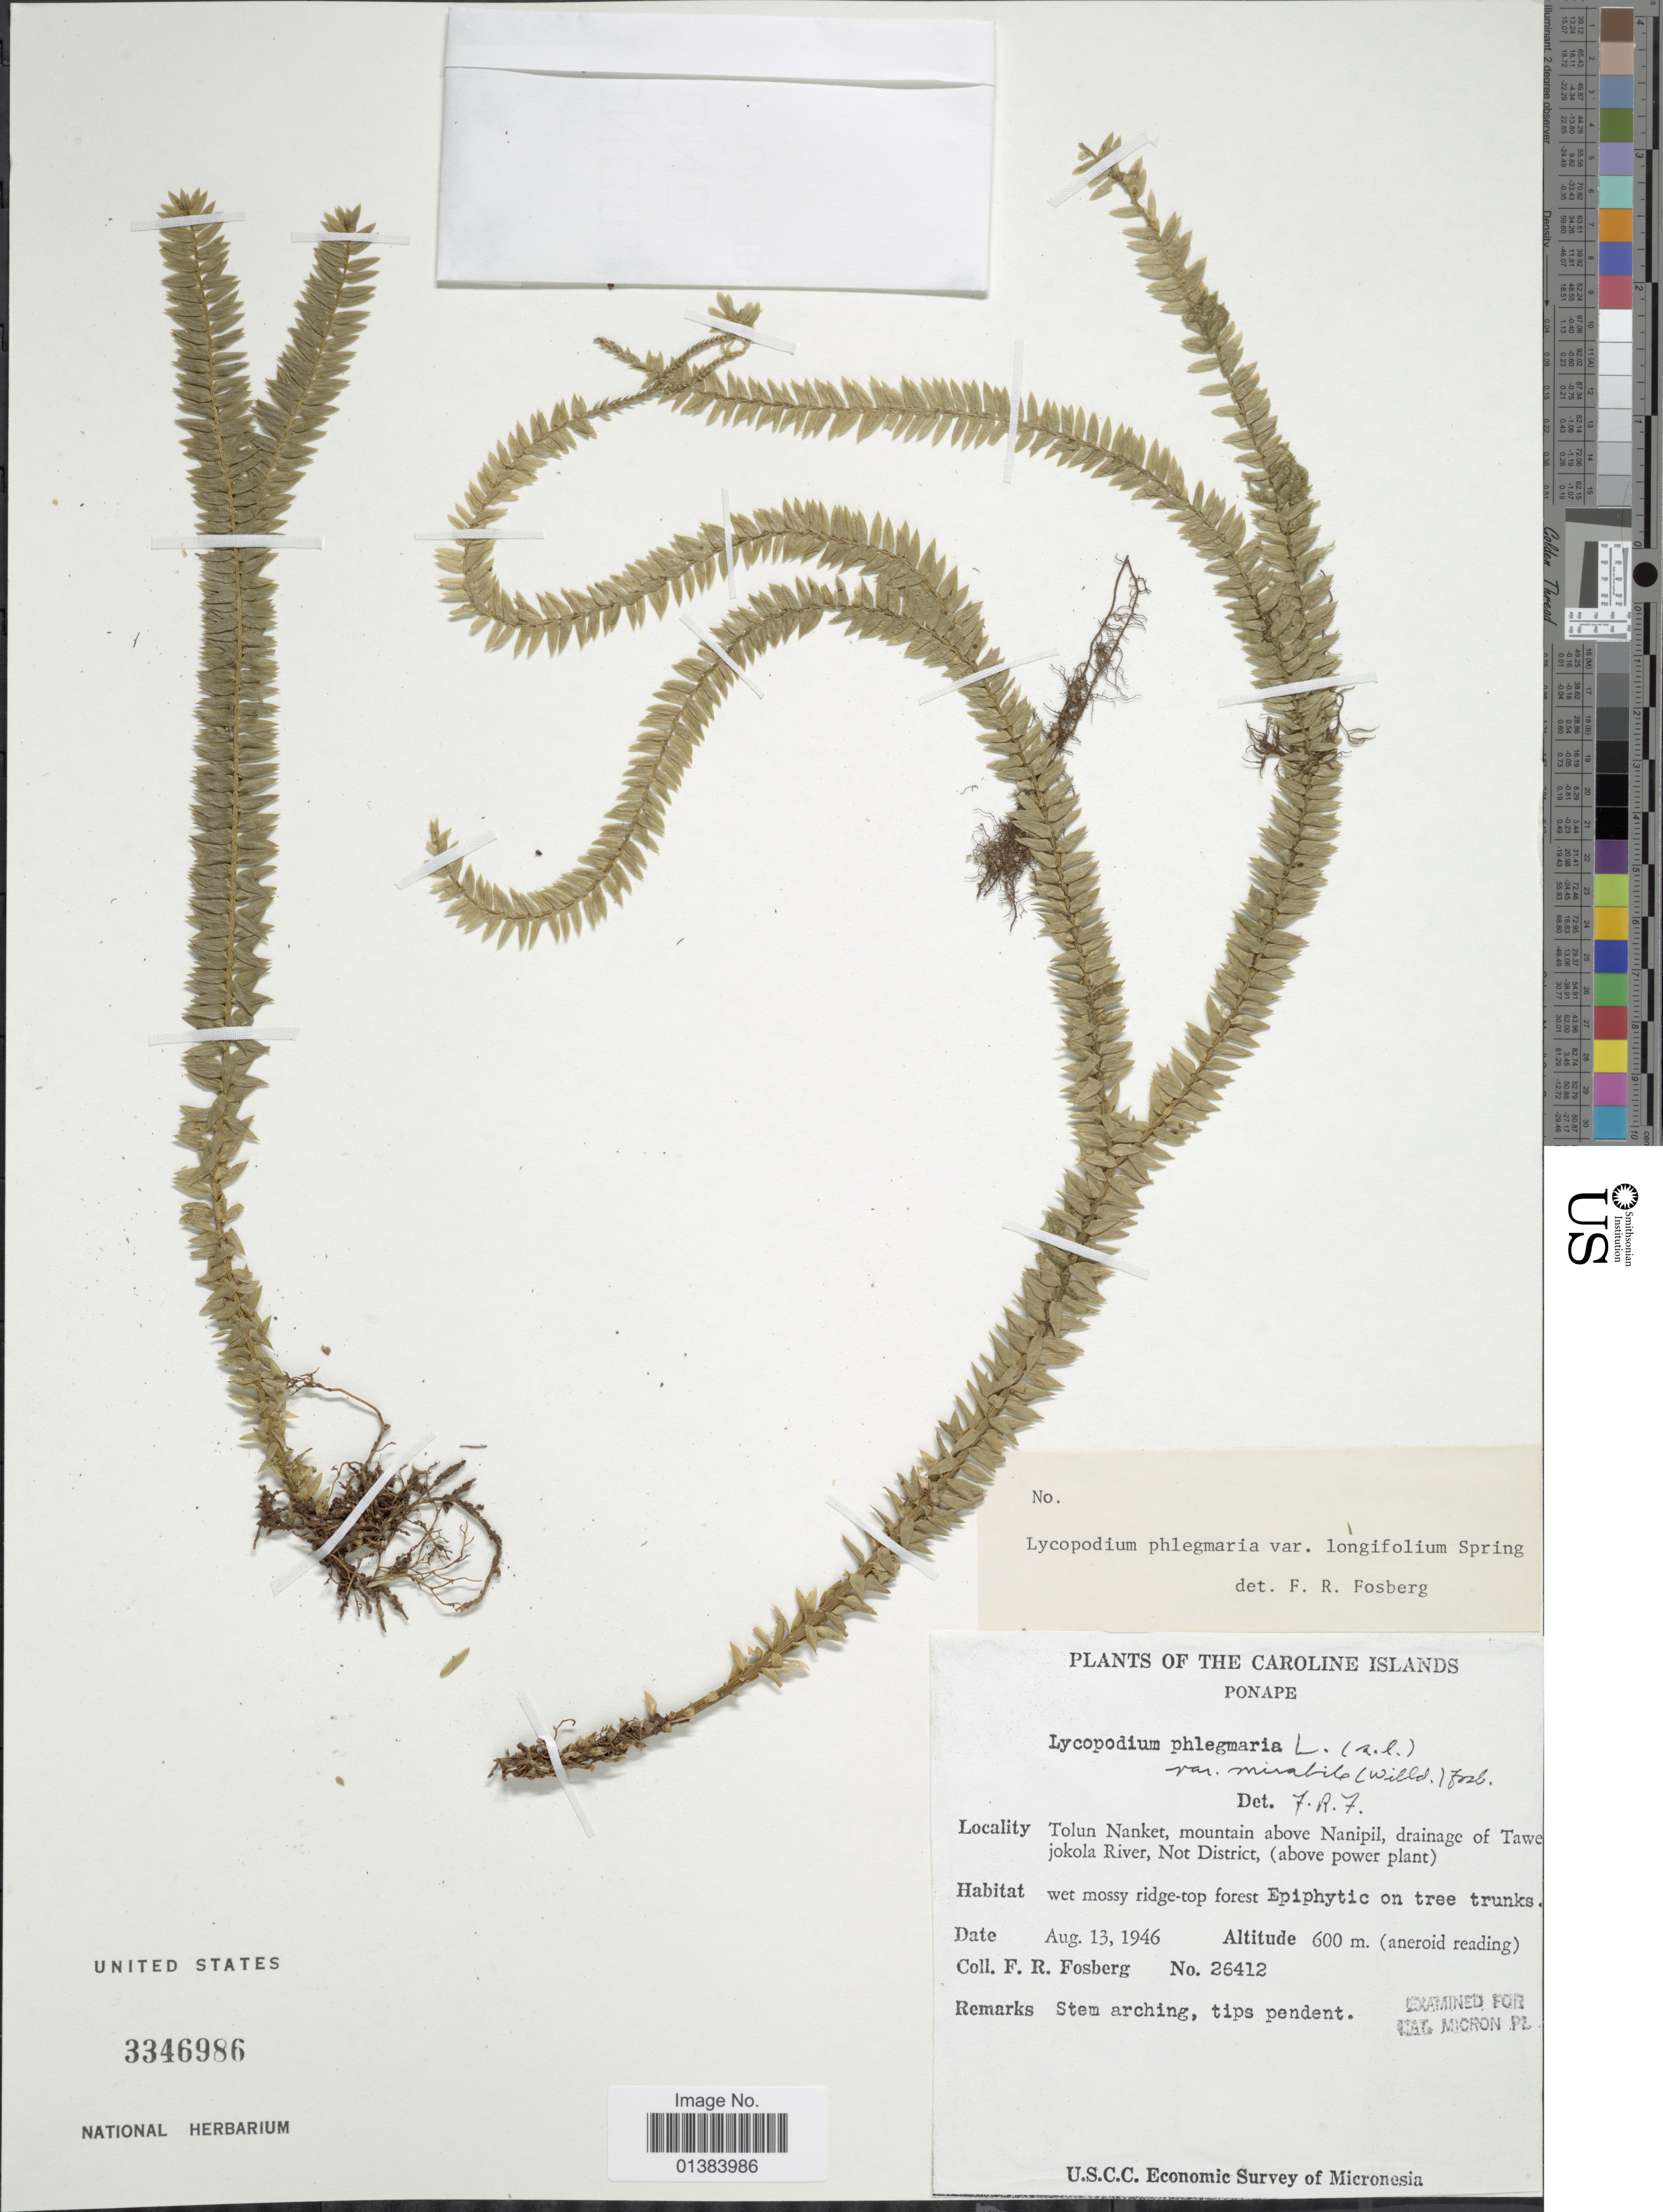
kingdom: Plantae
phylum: Tracheophyta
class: Lycopodiopsida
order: Lycopodiales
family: Lycopodiaceae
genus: Phlegmariurus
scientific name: Phlegmariurus mirabilis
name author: (Willd.) A. R. Field & Testo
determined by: Field, A. R.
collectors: F. R. Fosberg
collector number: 26412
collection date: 1946-08-13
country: Micronesia, Federated States of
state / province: Pohnpei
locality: Caroline Islands, Ponape, Tolun Nanket, mountain above Nanipil, drainage of Tawe jokola River, Not District, (above power plant)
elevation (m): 600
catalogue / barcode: US 3346986